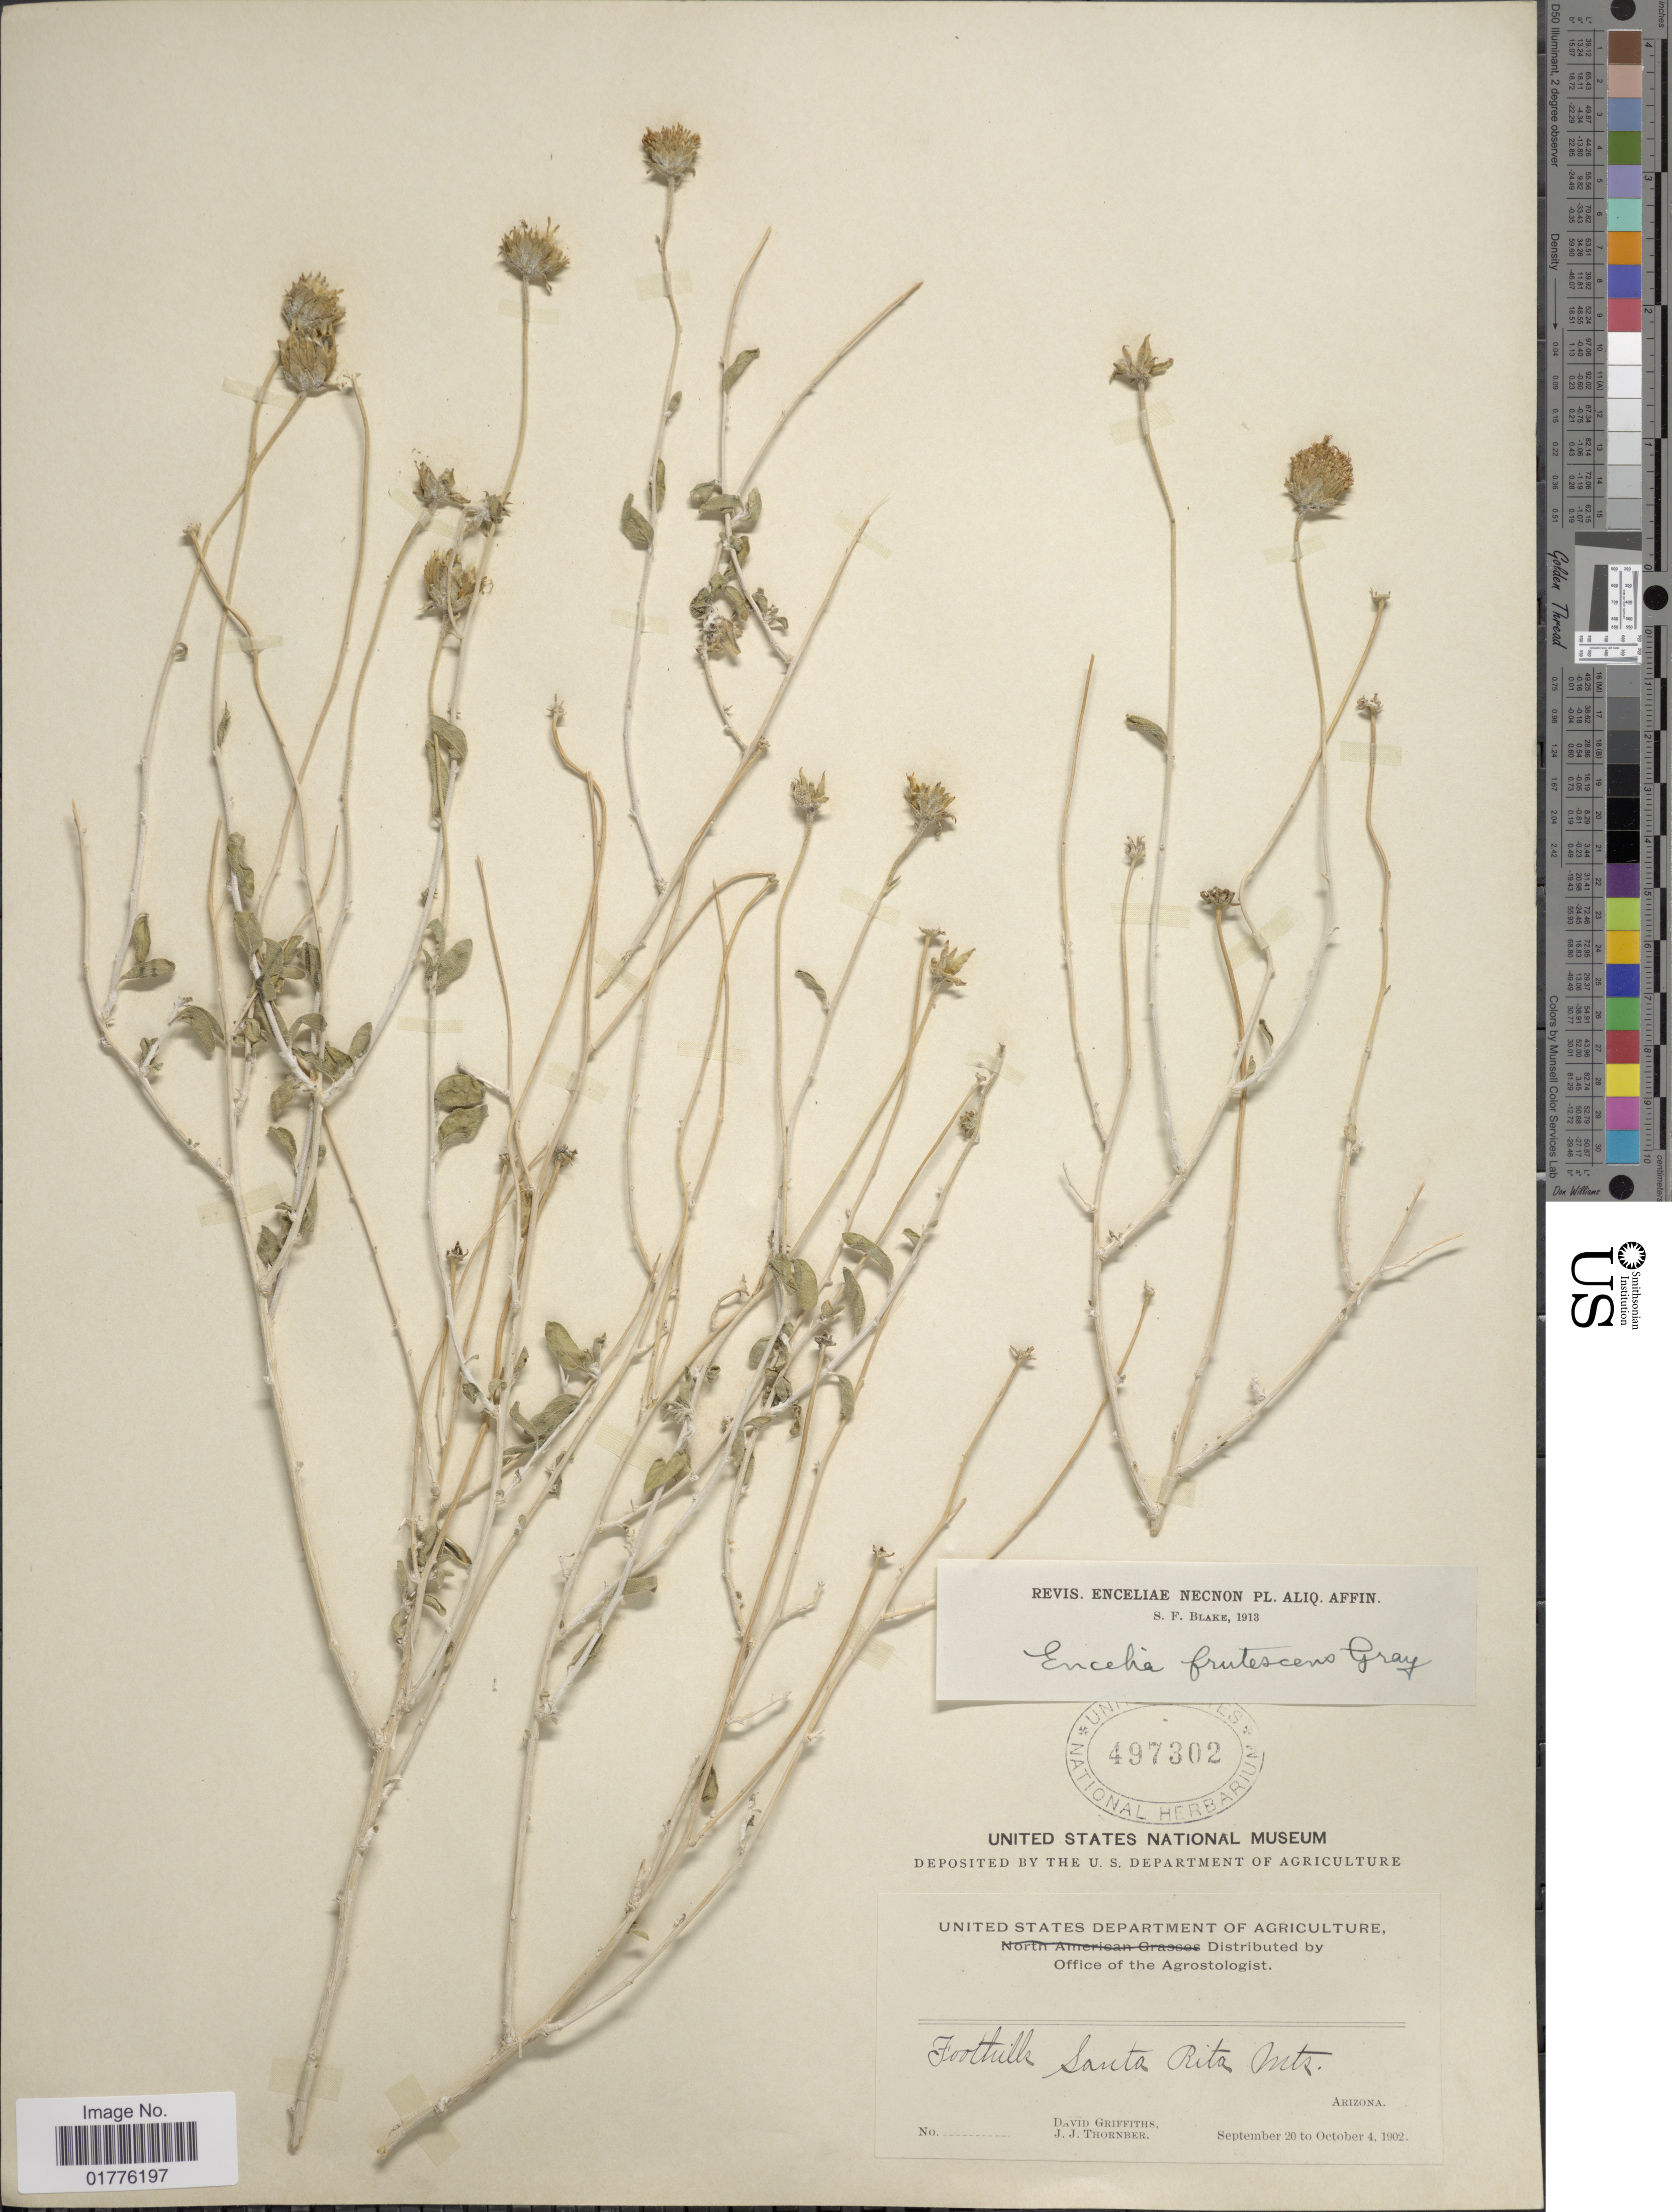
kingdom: Plantae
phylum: Tracheophyta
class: Magnoliopsida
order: Asterales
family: Asteraceae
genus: Encelia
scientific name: Encelia frutescens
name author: (A. Gray) A. Gray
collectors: D. Griffith & J. Thornber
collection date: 1902-09-20/1902-10-04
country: United States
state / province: Arizona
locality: Foothills Santa Rita Mts. Arizona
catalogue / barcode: US 497302